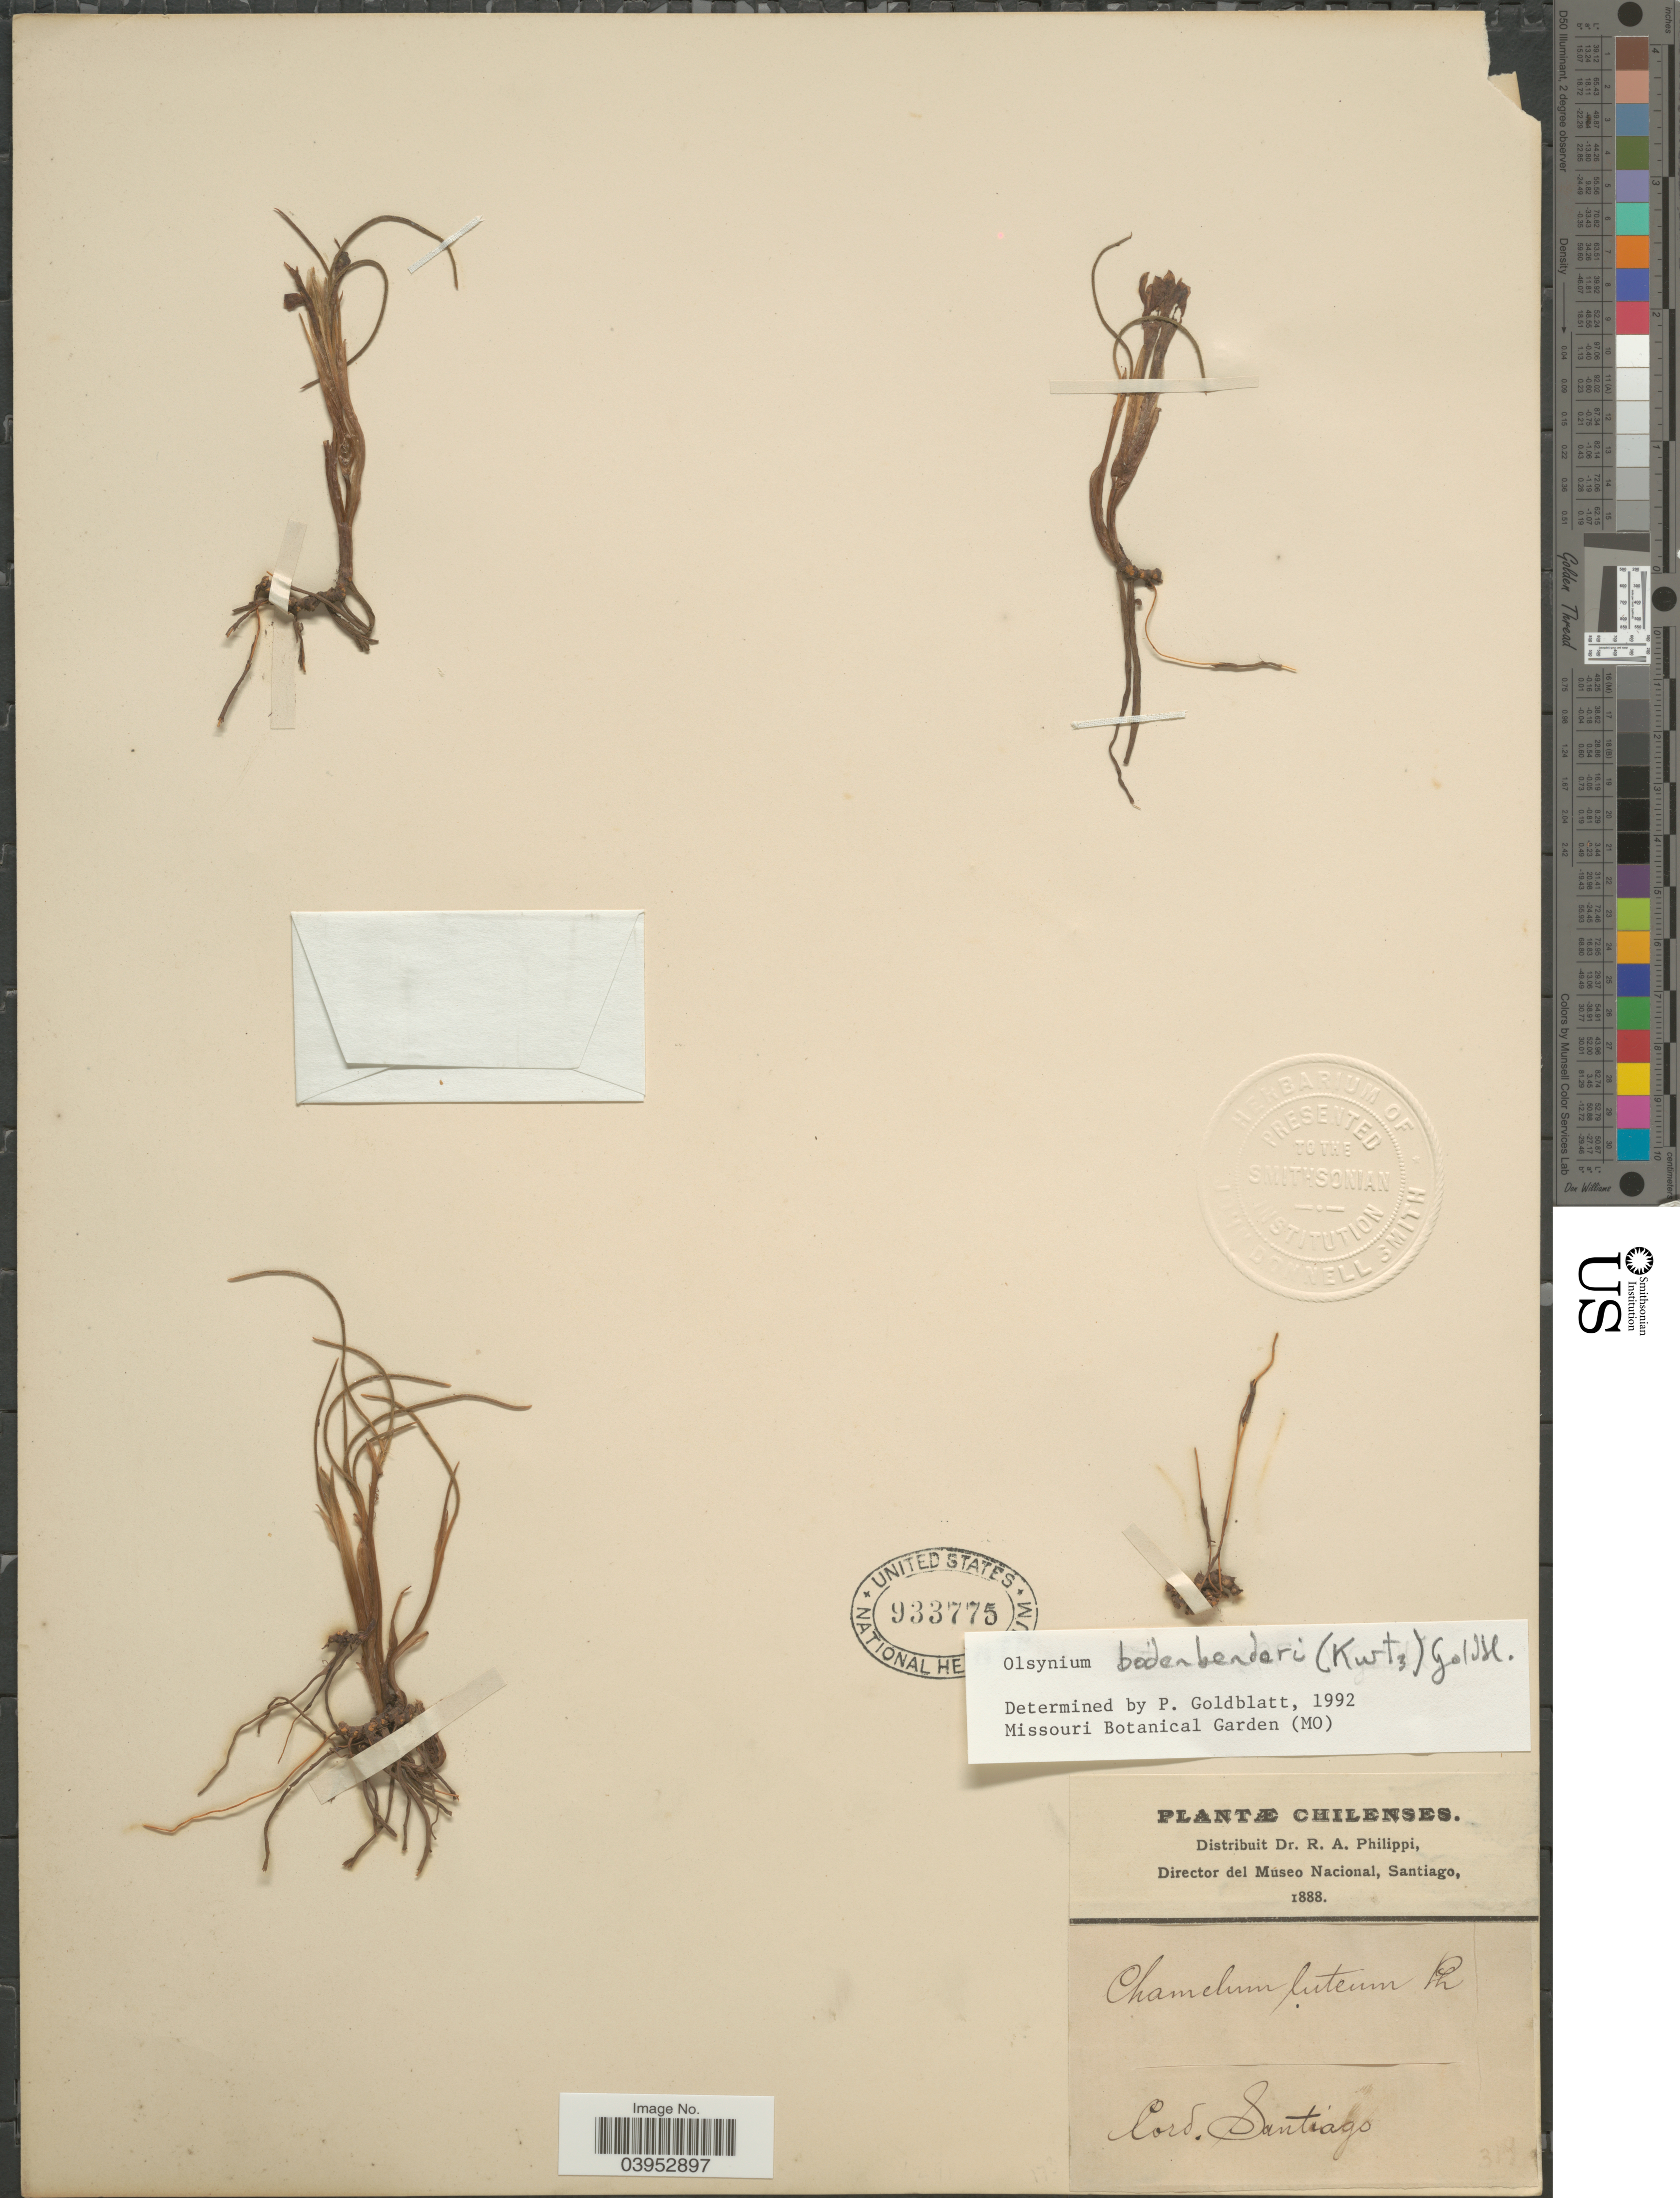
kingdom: Plantae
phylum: Tracheophyta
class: Liliopsida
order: Asparagales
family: Iridaceae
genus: Olsynium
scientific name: Olsynium bodenbenderi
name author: (Kurtz) Goldblatt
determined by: Goldblatt, P.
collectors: ex. herb. R.A. Philippi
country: Chile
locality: Cord. Santiago.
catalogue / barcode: US 933775